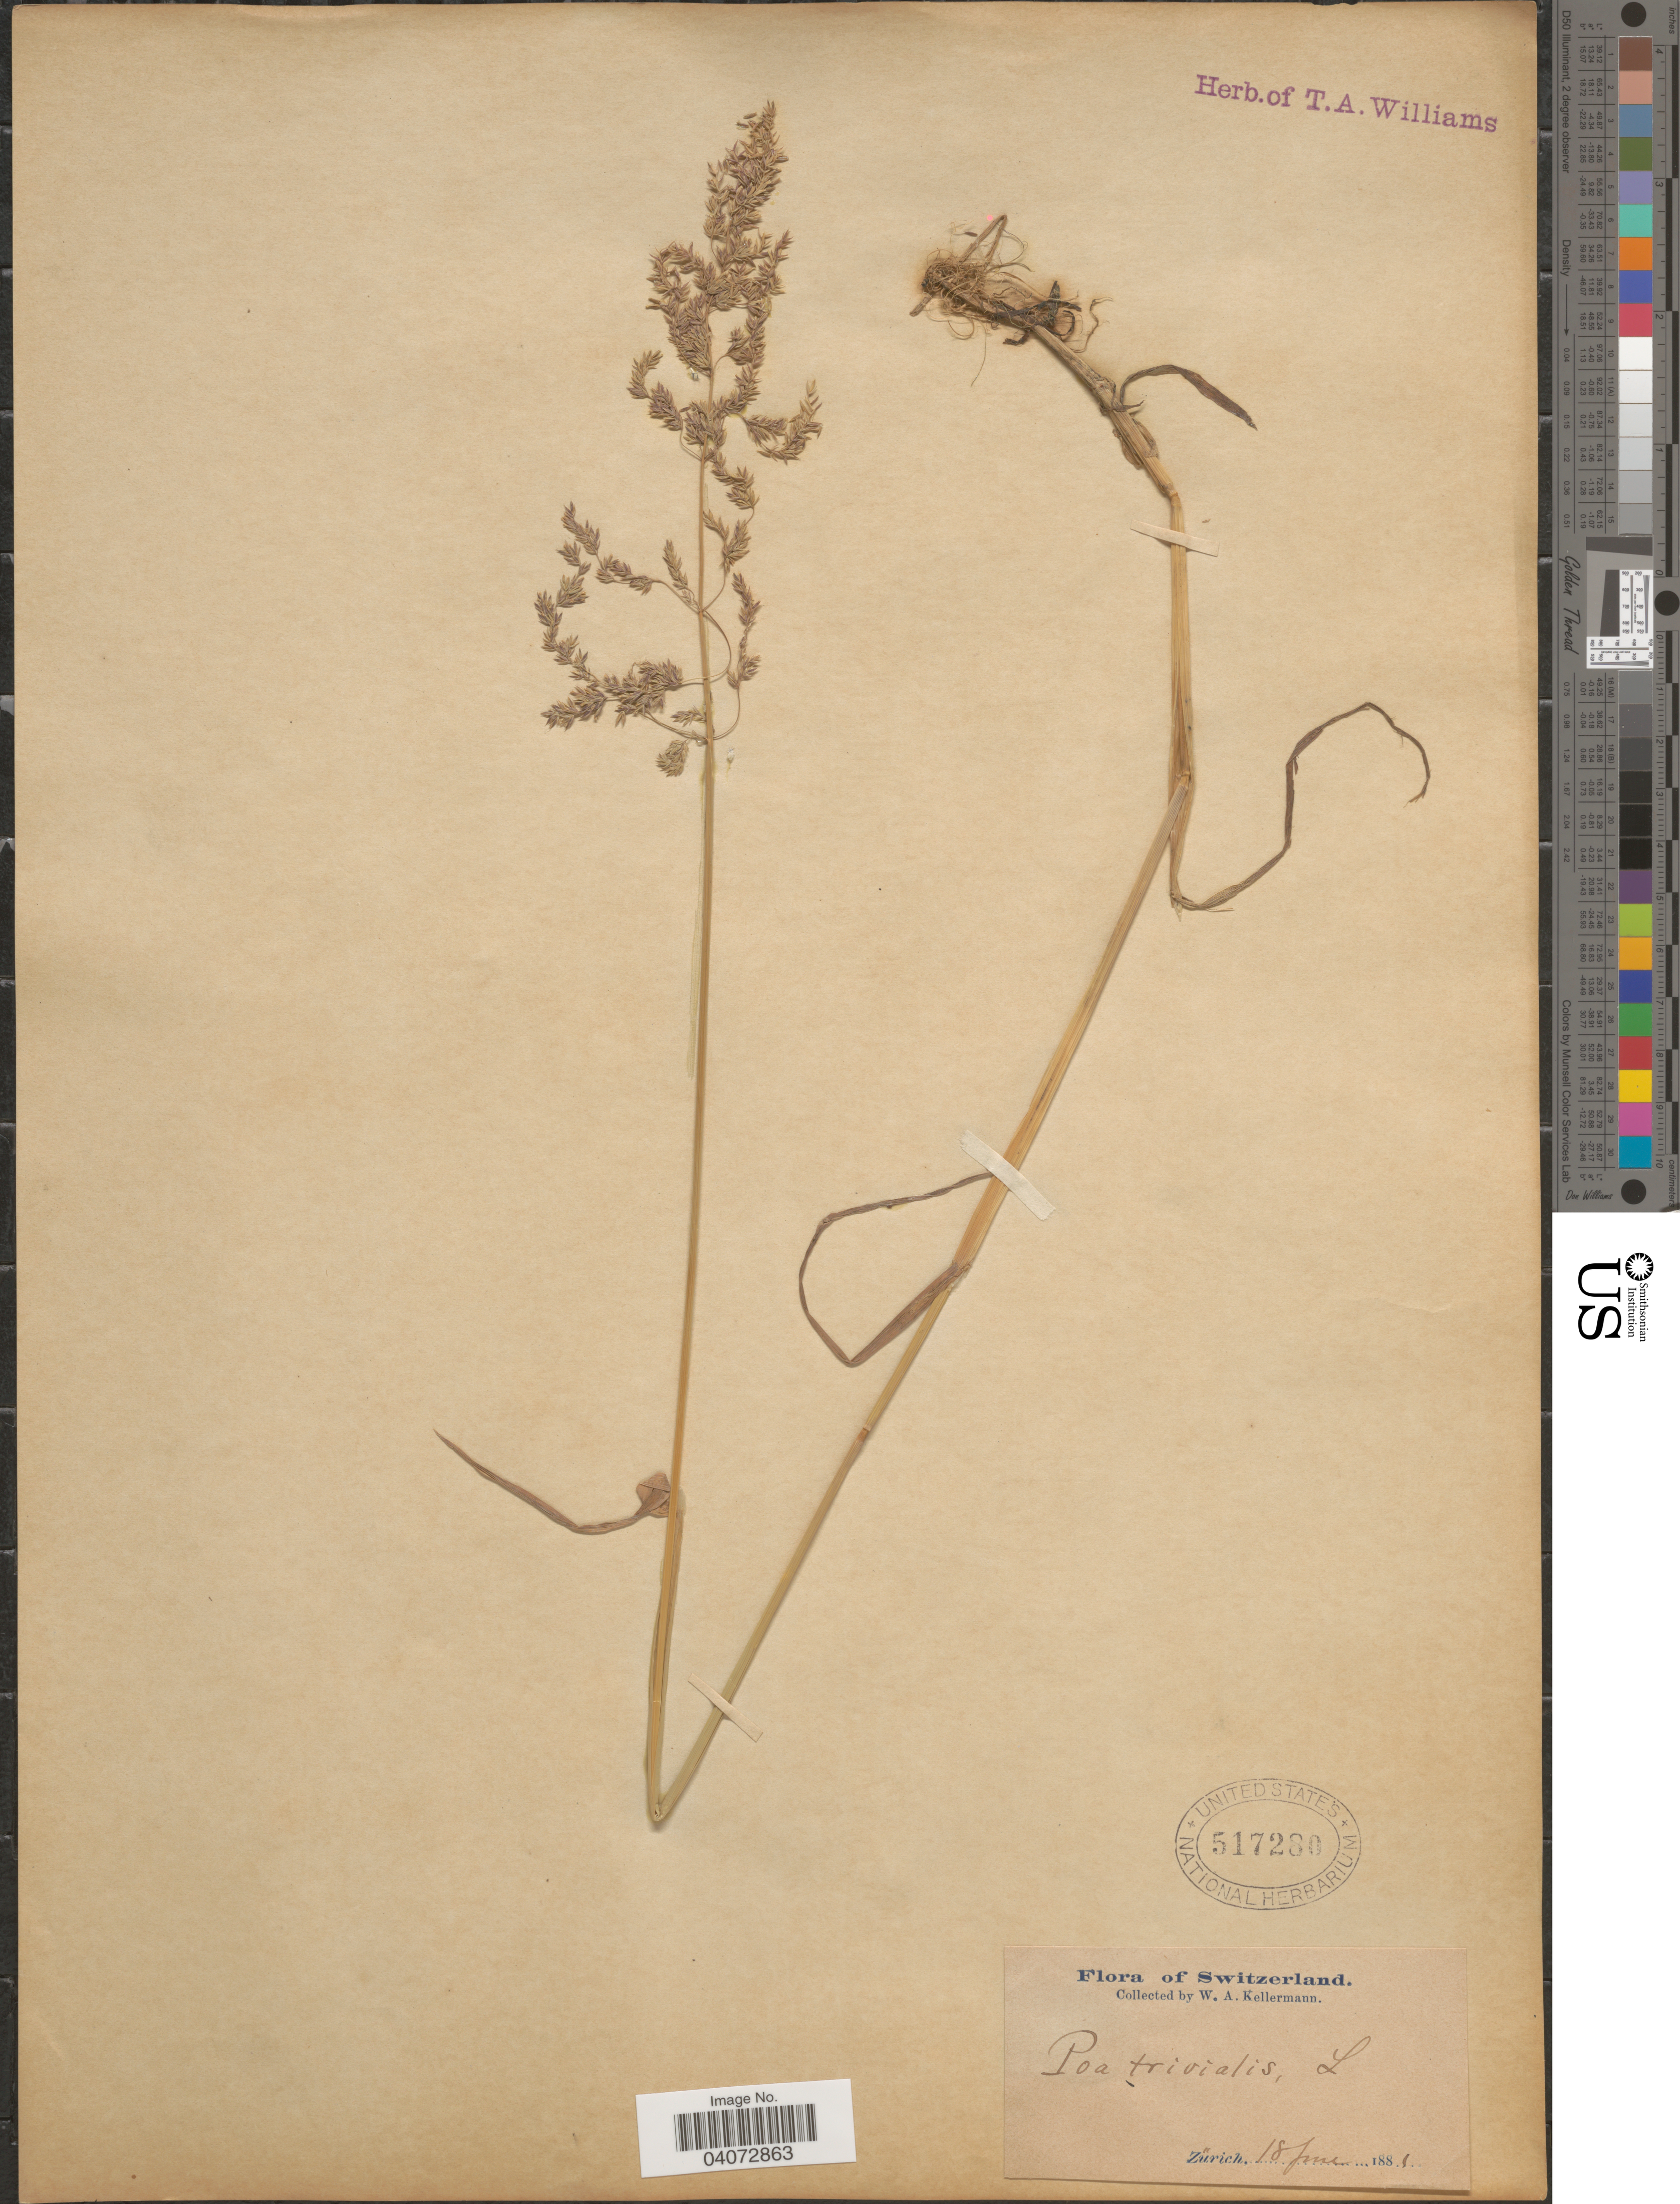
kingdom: Plantae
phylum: Tracheophyta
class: Liliopsida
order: Poales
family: Poaceae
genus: Poa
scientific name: Poa trivialis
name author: L.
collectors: W. Kellerman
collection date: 1881-06-18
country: Switzerland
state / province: Zurich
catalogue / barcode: US 517280